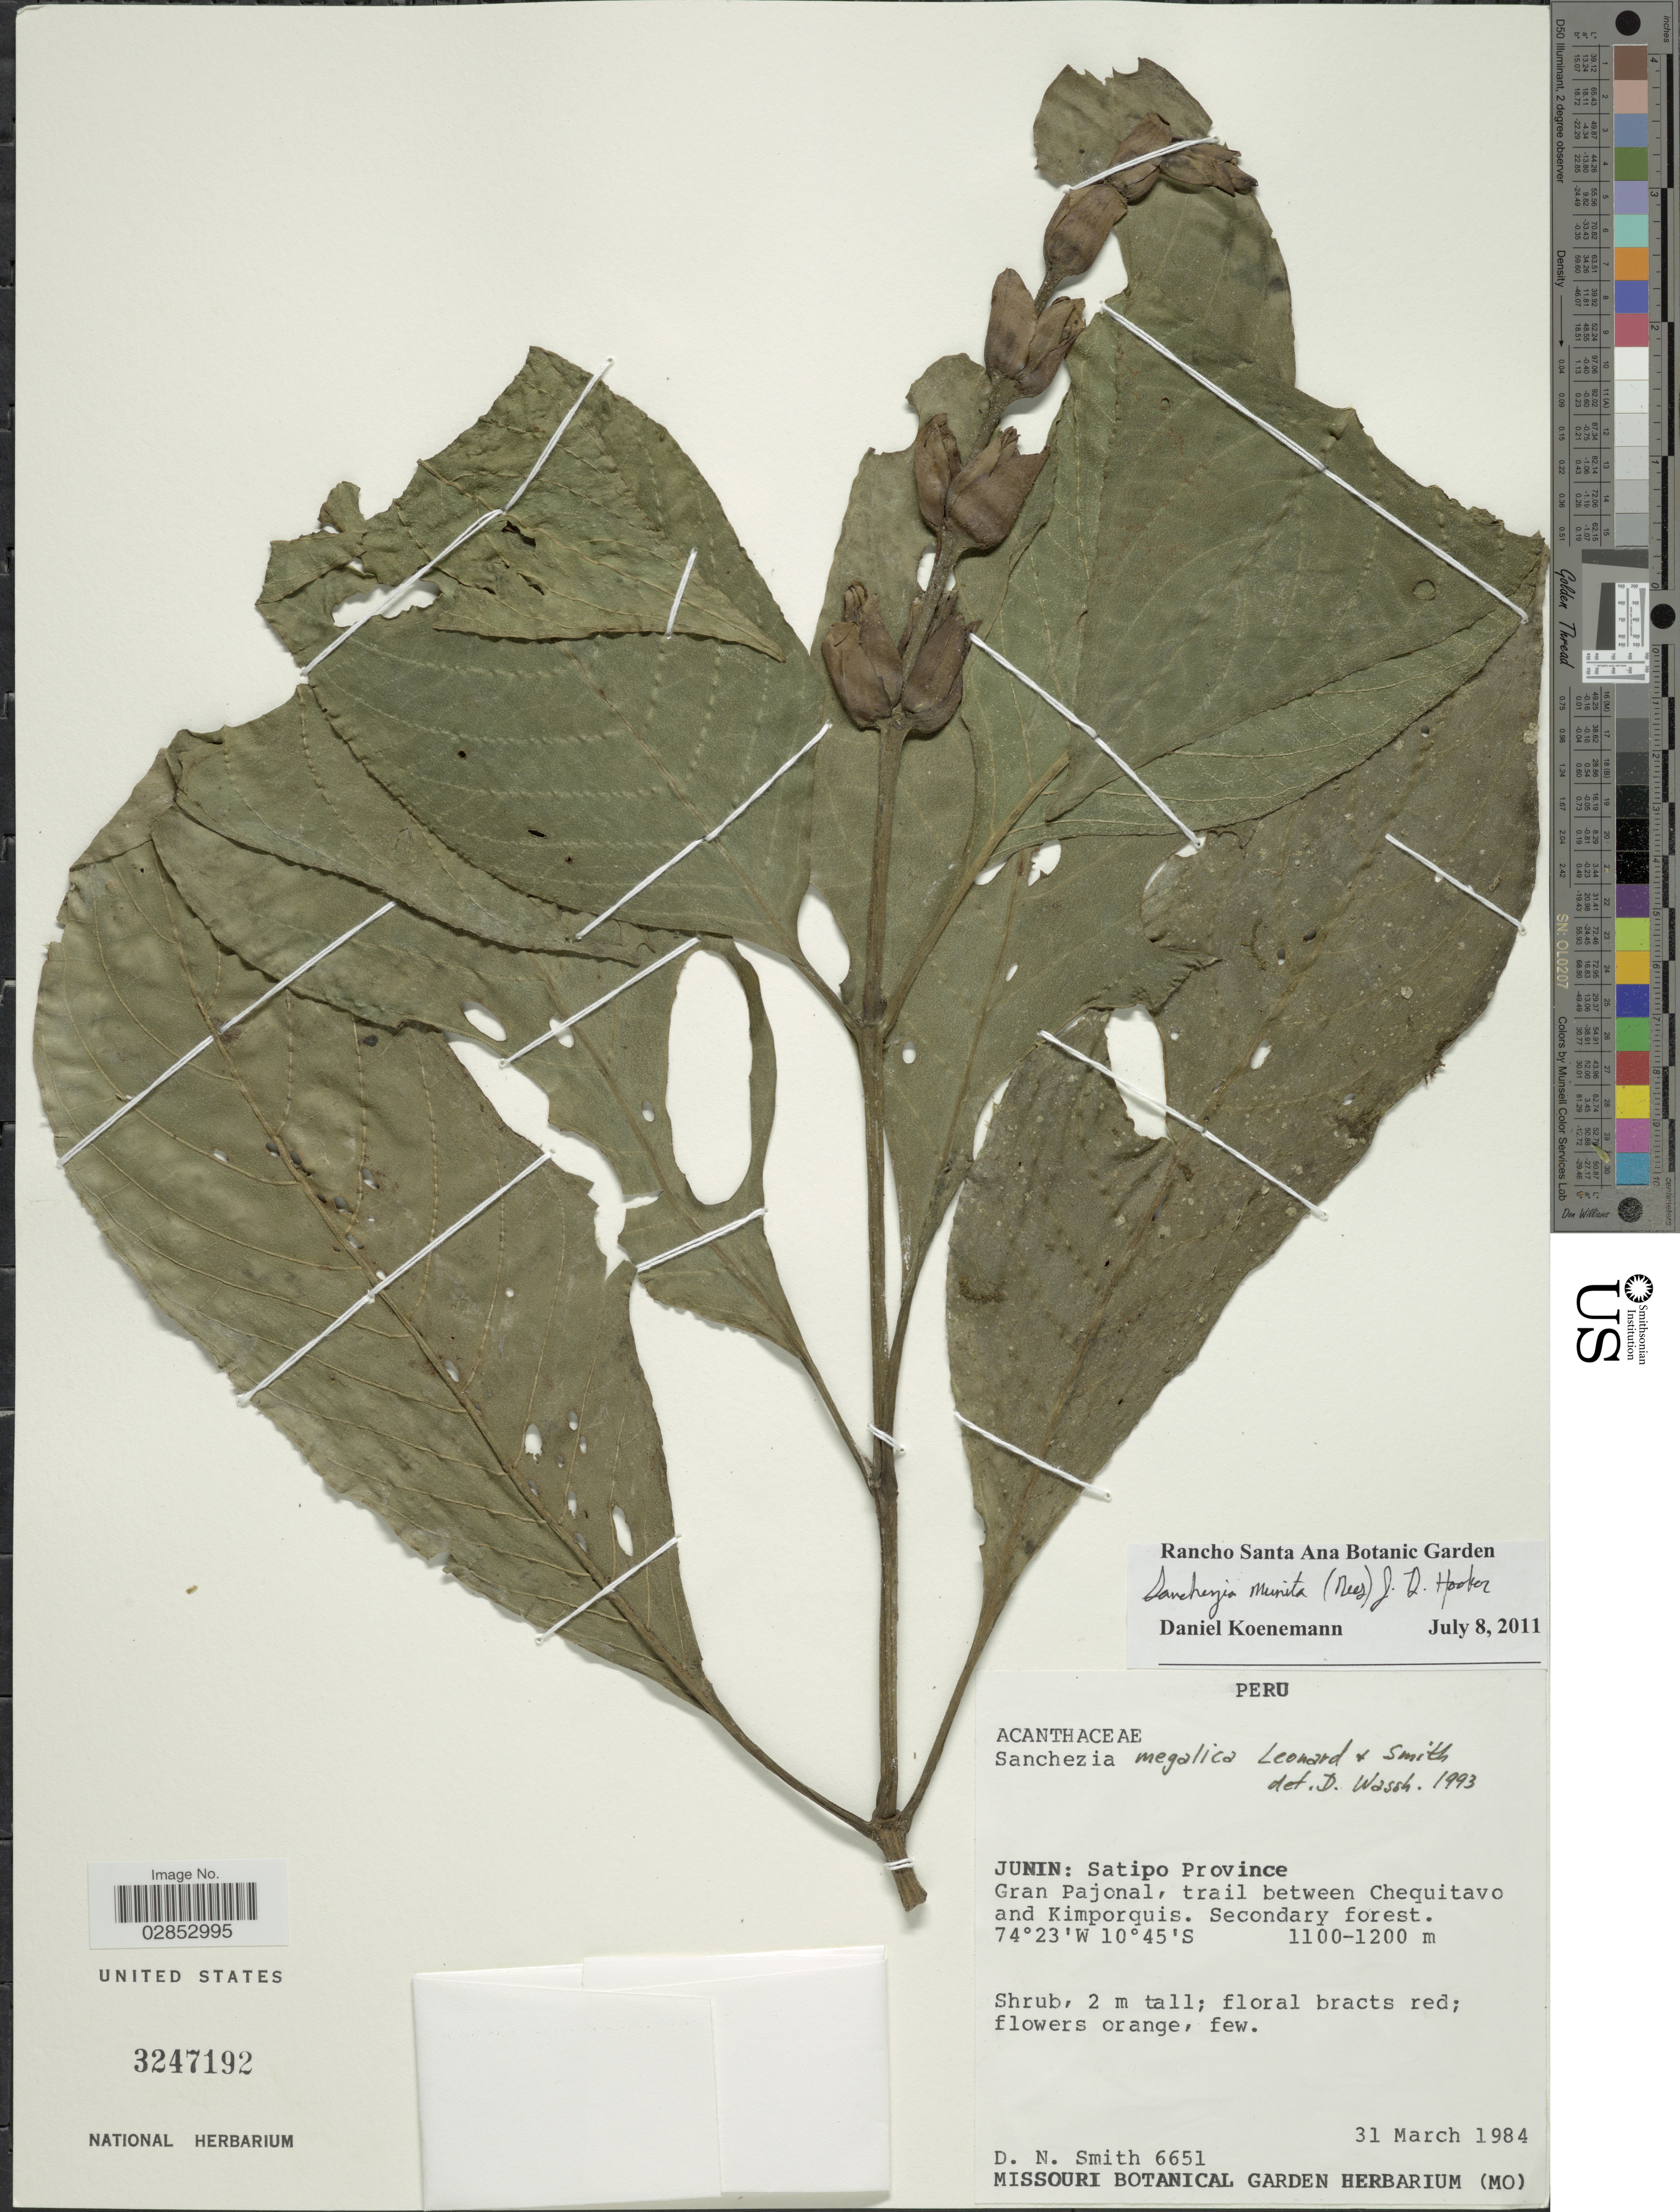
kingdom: Plantae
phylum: Tracheophyta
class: Magnoliopsida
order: Lamiales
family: Acanthaceae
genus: Sanchezia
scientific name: Sanchezia rubriflora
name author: Leonard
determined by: Azevedo, Igor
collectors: D. Smith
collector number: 6651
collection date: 1984-03-31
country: Peru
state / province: Junín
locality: Satipo Province, Gran Pajonal, trail between Chequitavo and Kimporquis.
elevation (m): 1100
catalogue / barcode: US 3247192